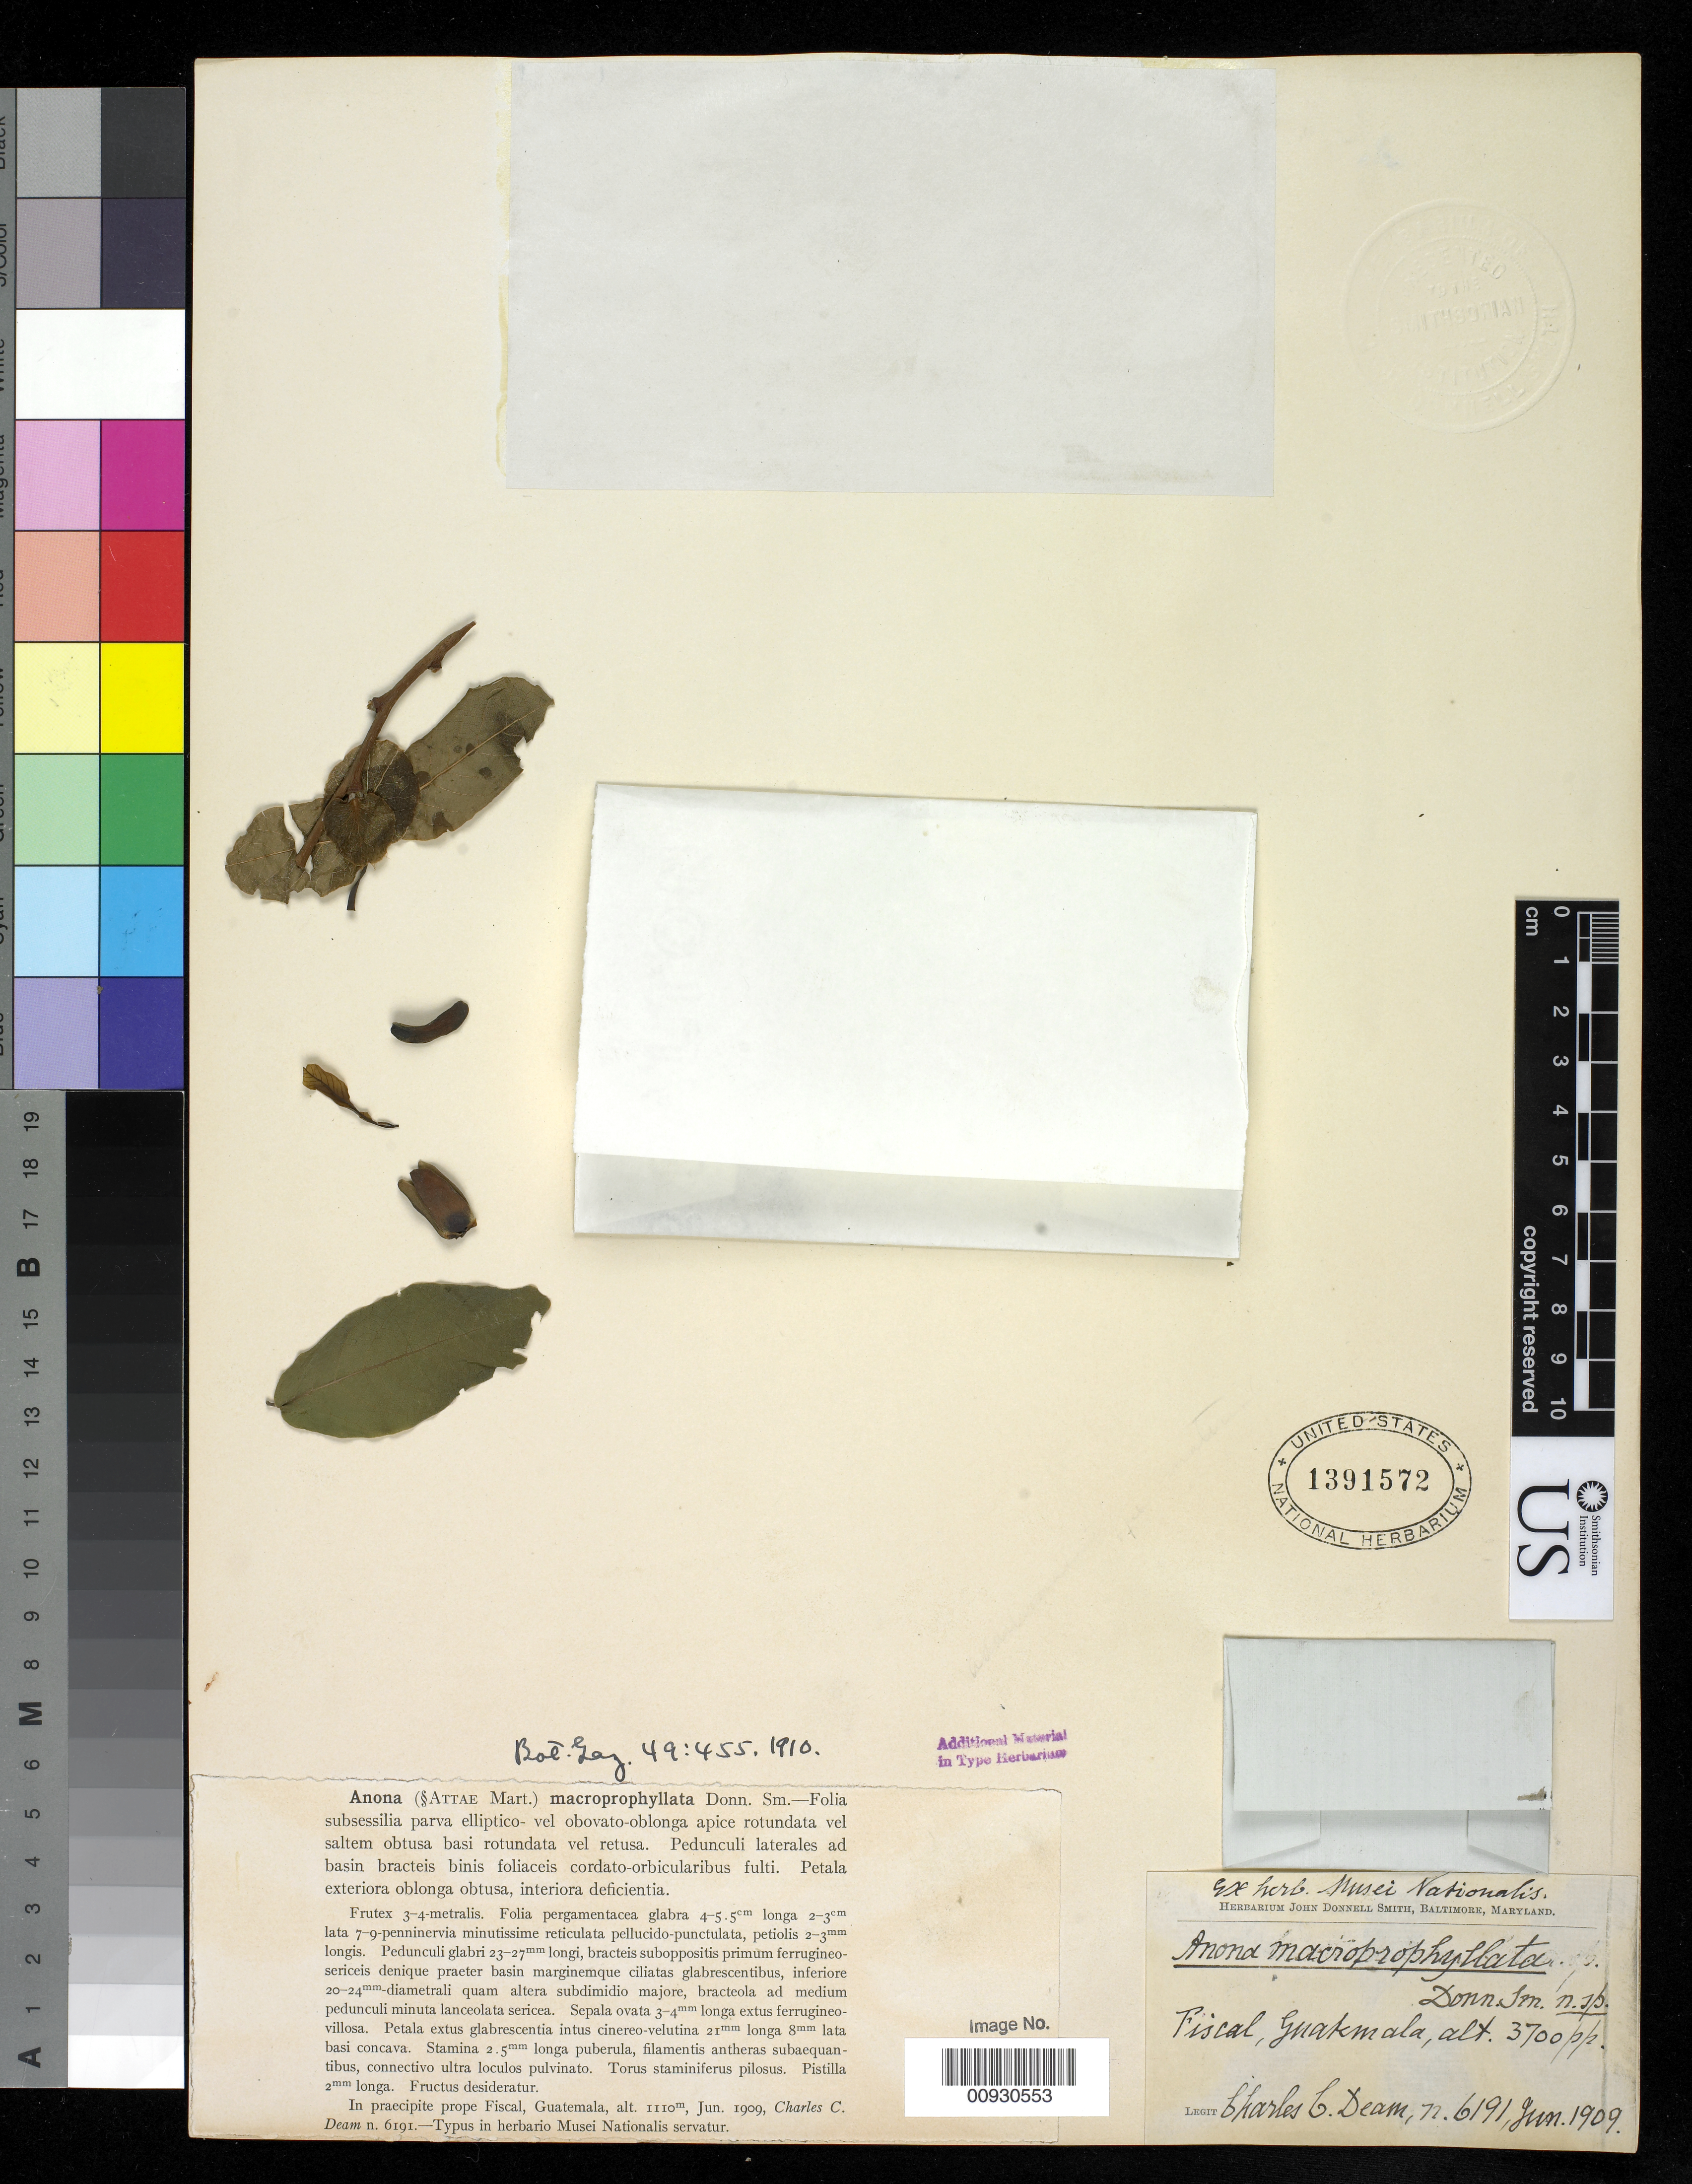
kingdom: Plantae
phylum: Tracheophyta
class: Magnoliopsida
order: Magnoliales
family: Annonaceae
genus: Annona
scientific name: Annona macroprophyllata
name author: Donn. Sm.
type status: Isotype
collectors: C. C. Deam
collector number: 6191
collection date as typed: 05 Jun 1909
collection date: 1909-06-05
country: Guatemala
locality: Near Fiscal. 13 mi N of Guatemala City.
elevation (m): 1100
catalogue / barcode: US 1391572